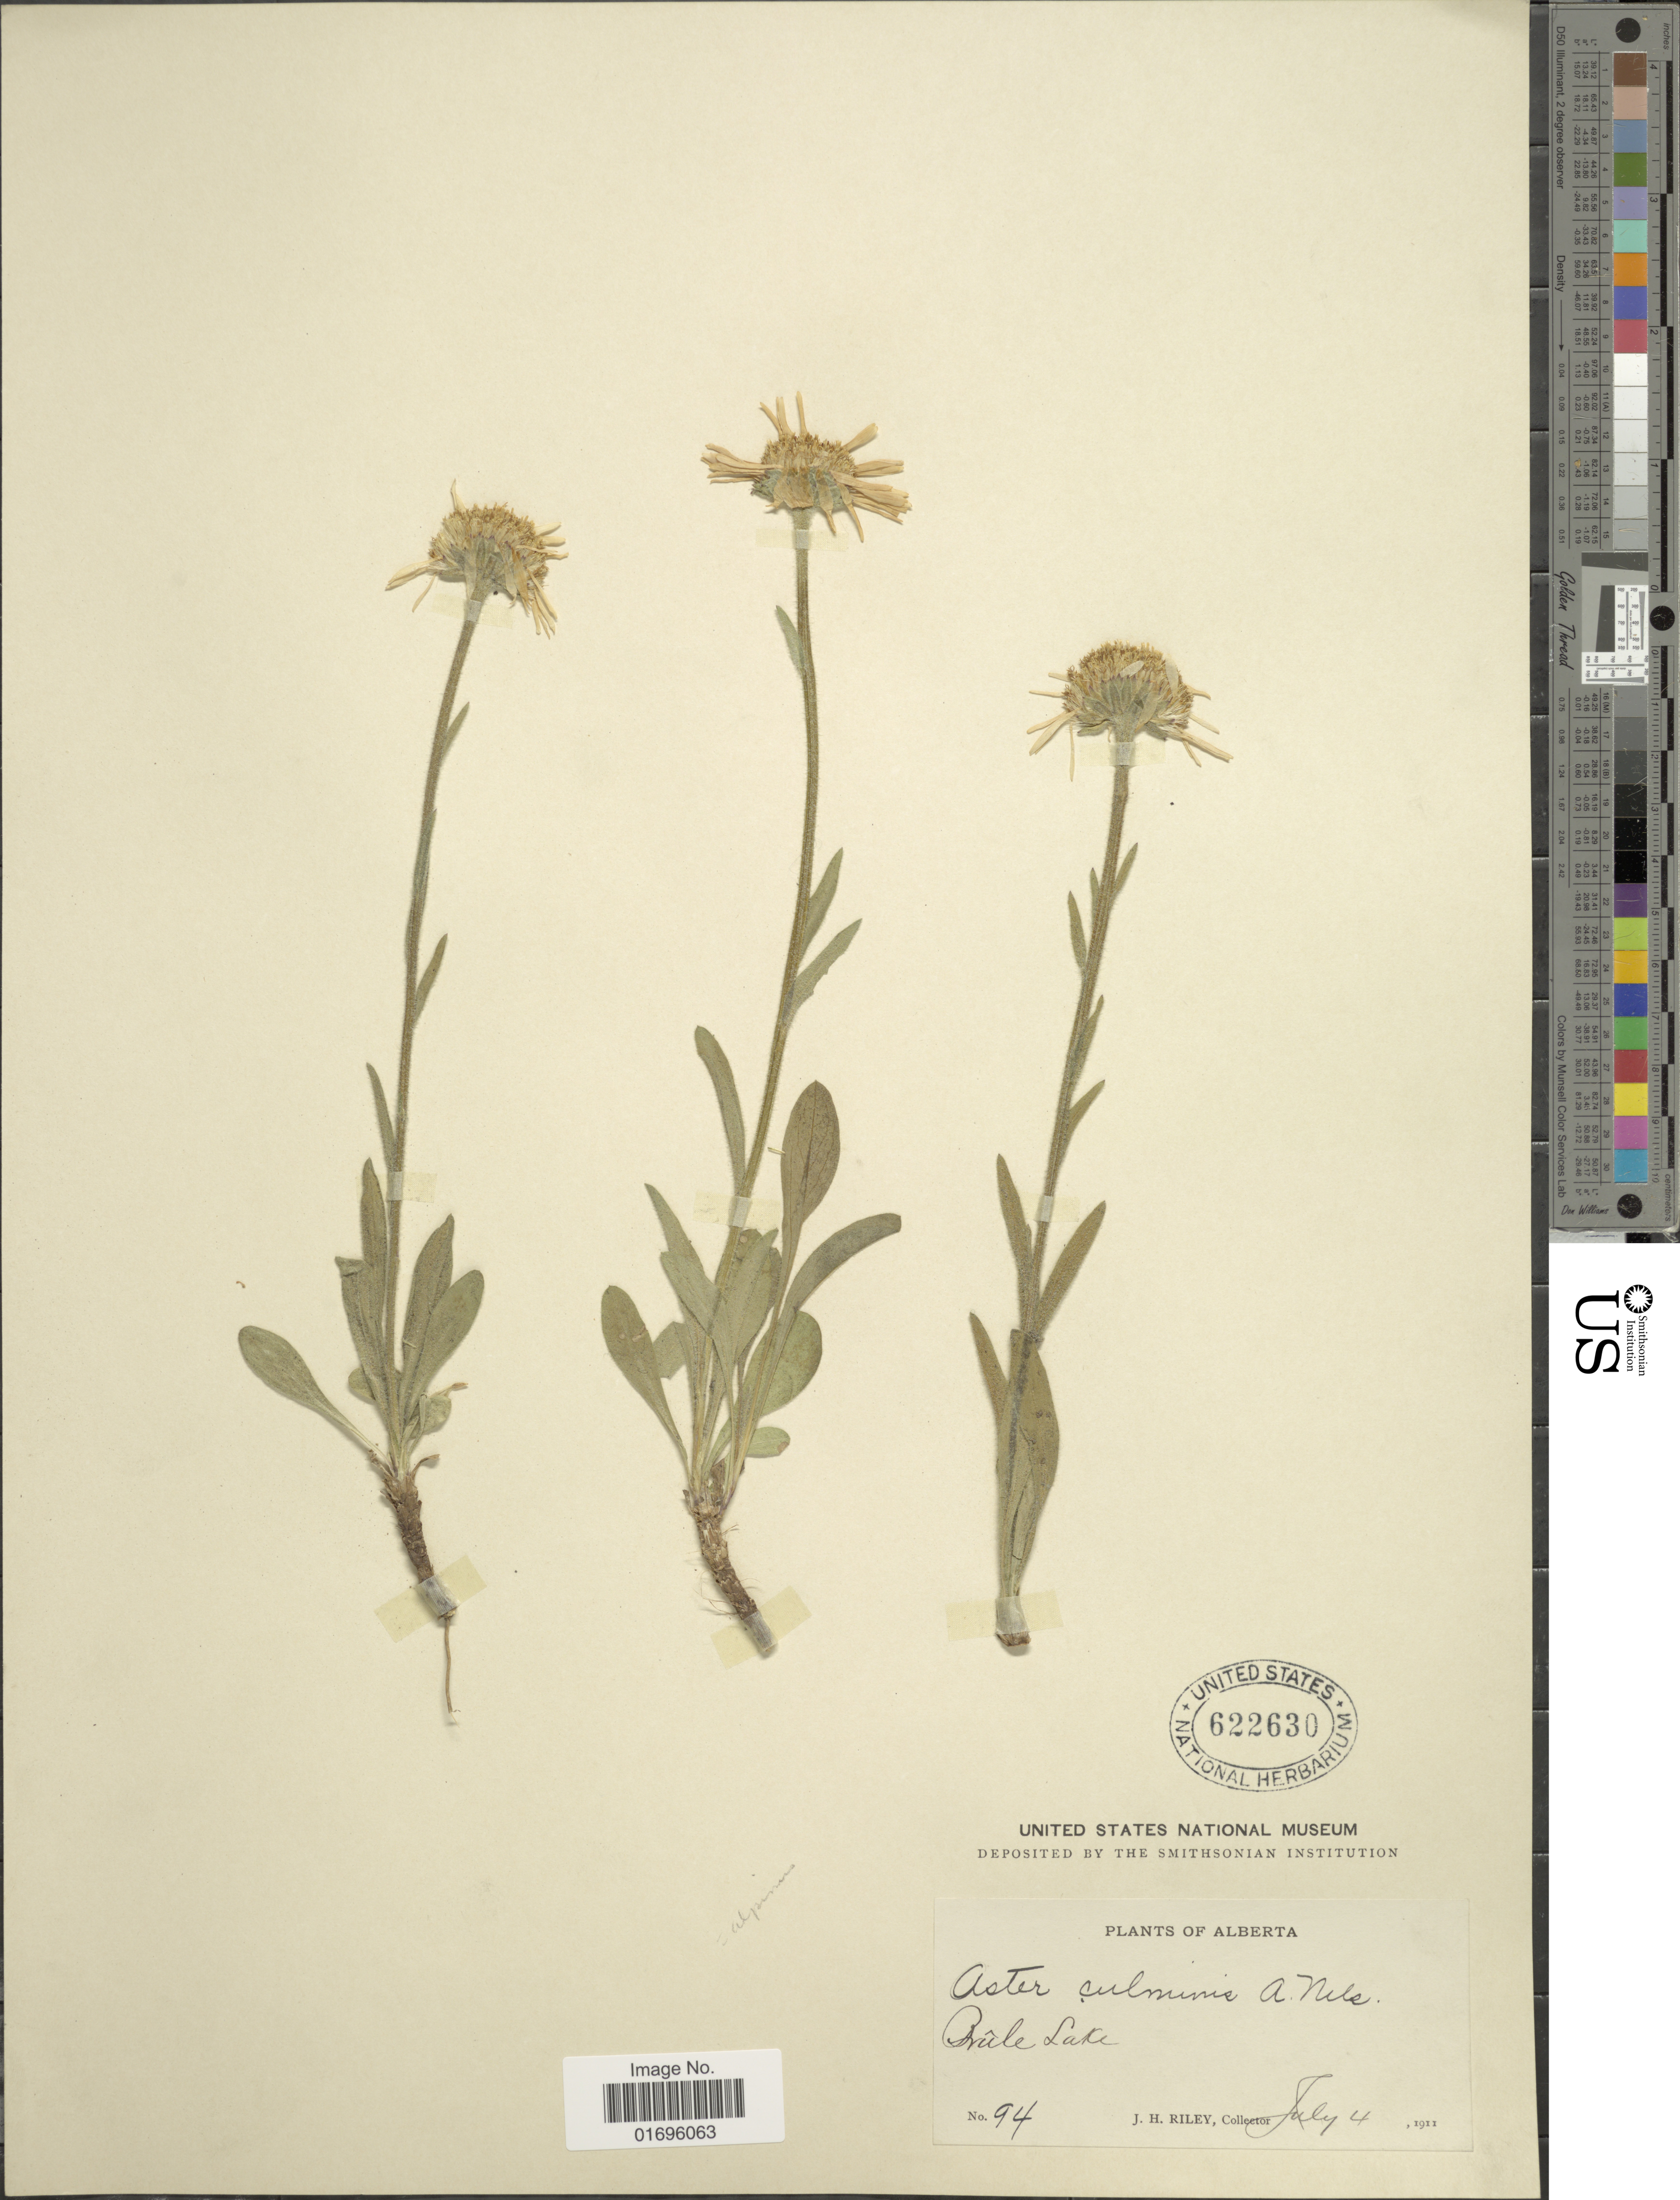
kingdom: Plantae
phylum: Tracheophyta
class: Magnoliopsida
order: Asterales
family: Asteraceae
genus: Aster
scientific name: Aster alpinus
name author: L.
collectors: J. H. Riley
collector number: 94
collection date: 1911-07-04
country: Canada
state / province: Alberta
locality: Brule Lake.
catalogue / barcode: US 622630